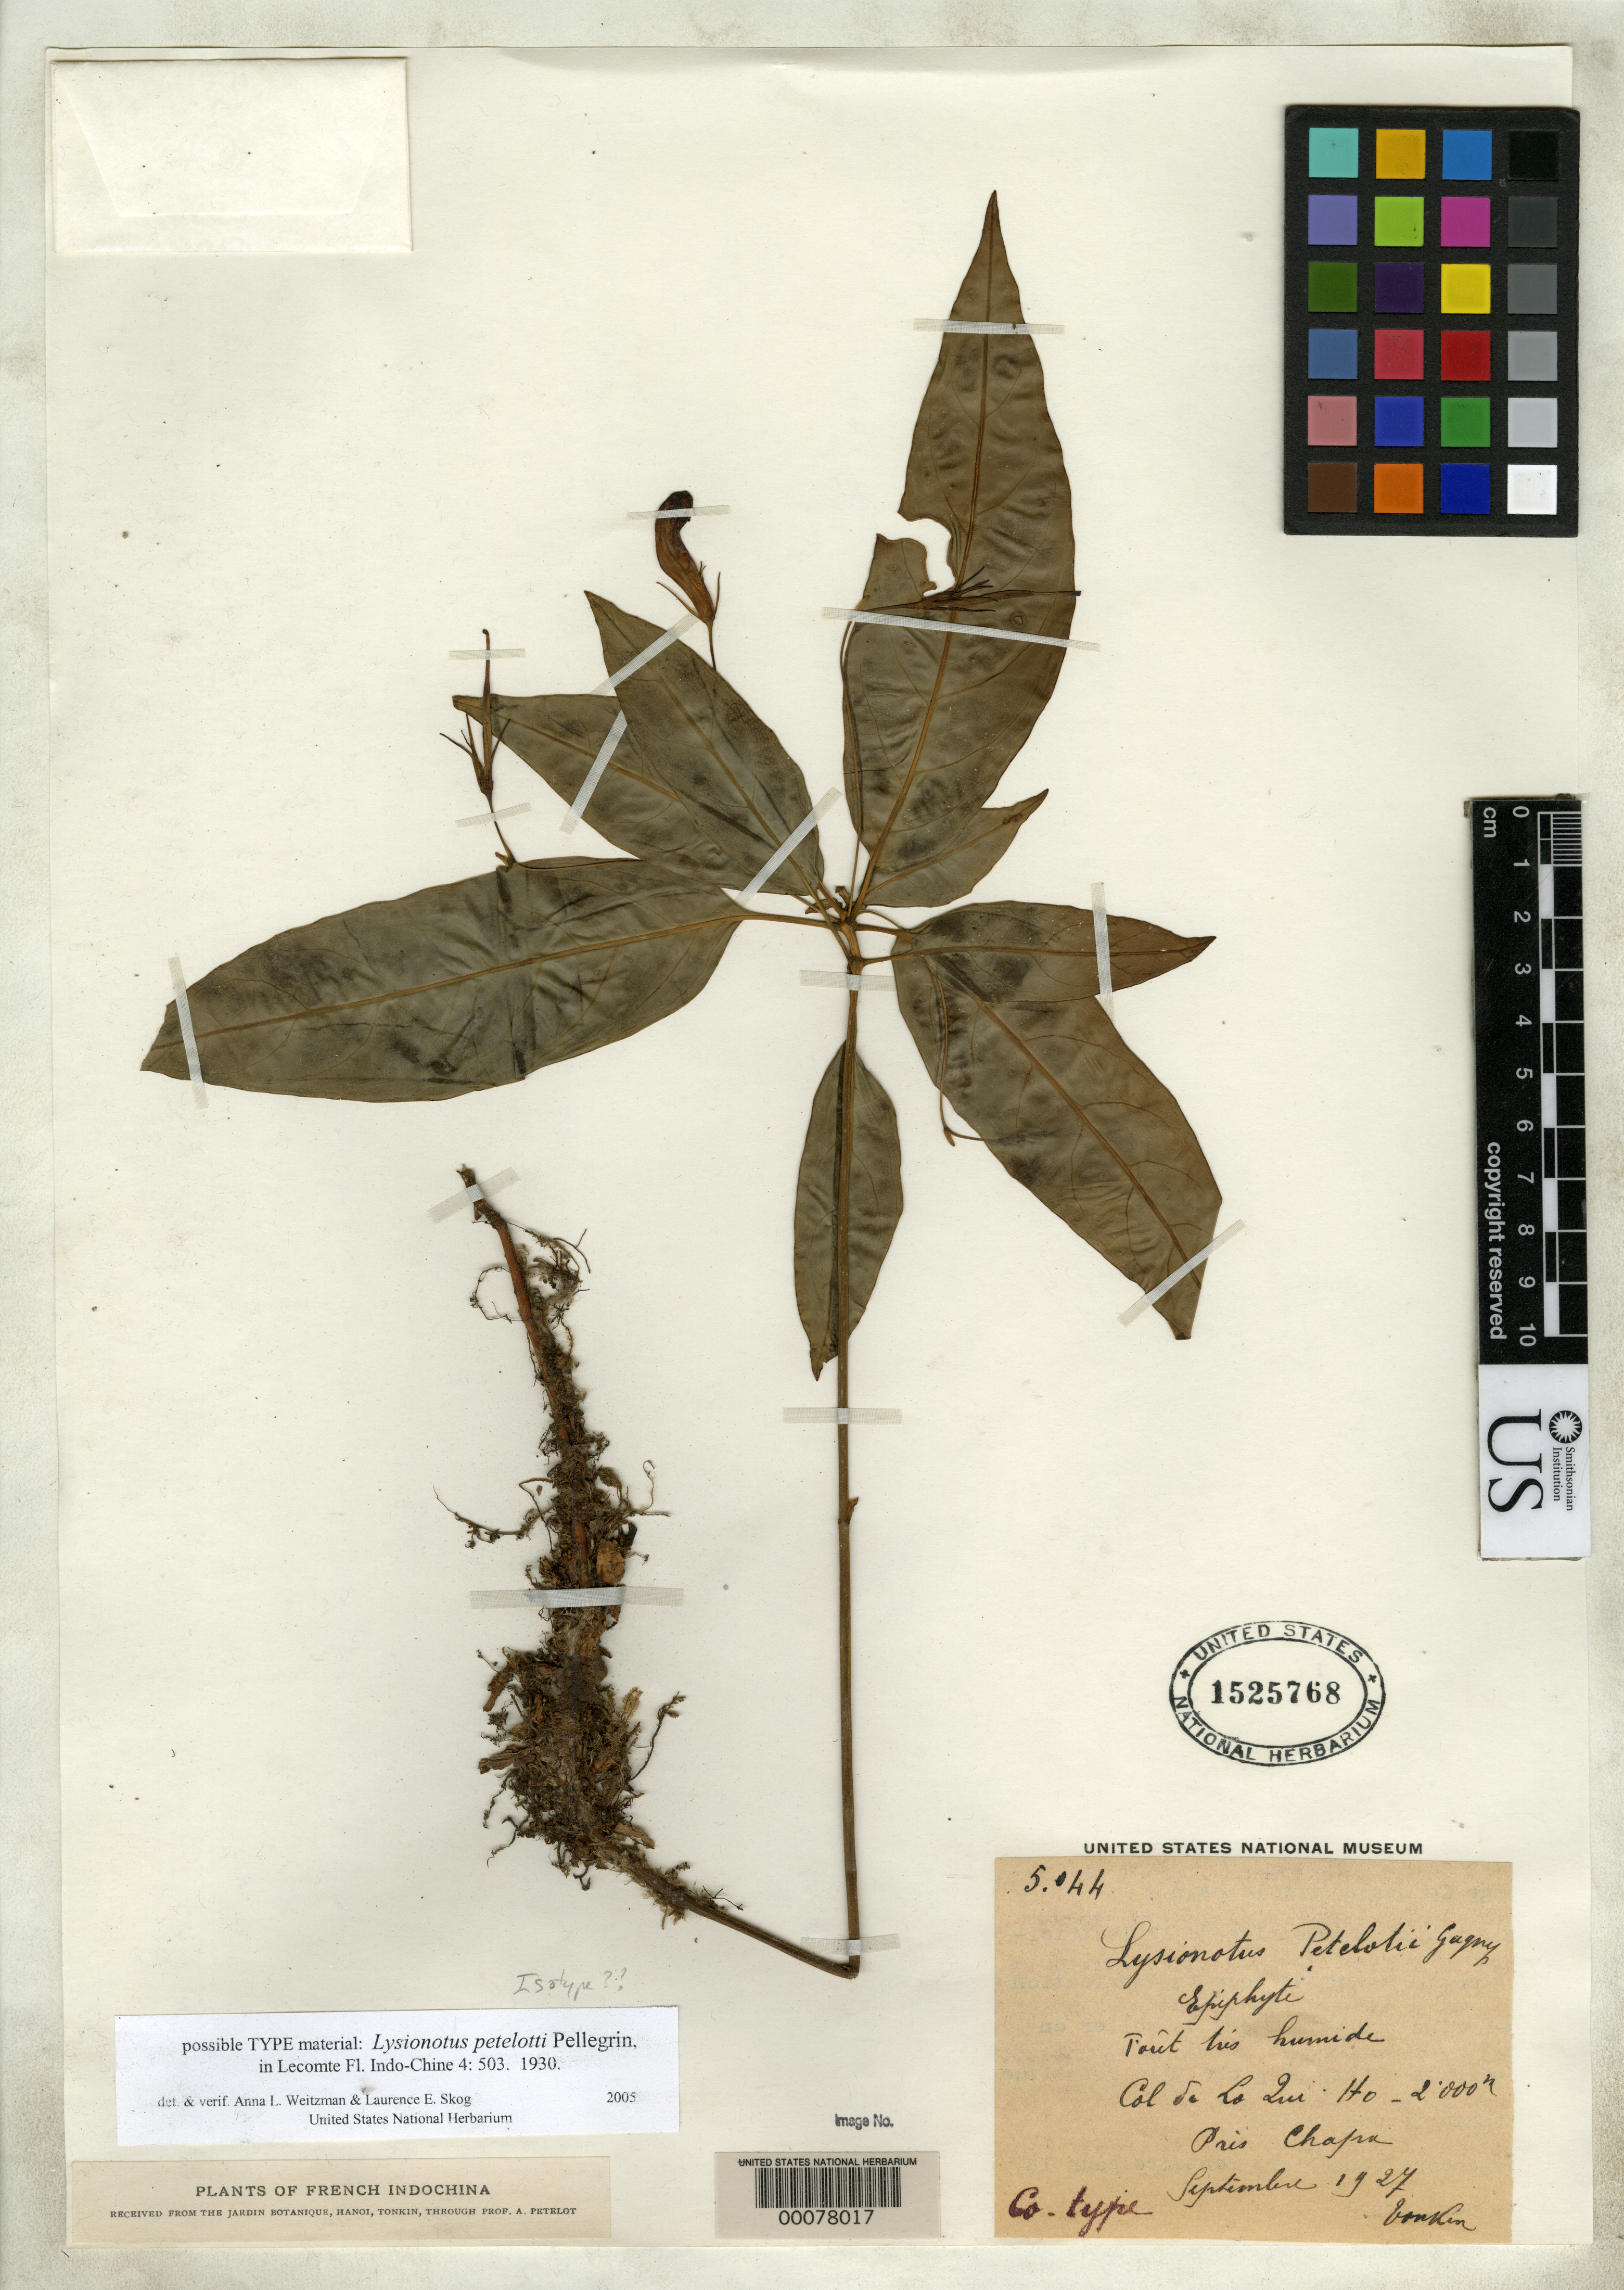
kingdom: Plantae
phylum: Tracheophyta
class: Magnoliopsida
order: Lamiales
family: Gesneriaceae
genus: Lysionotus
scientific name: Lysionotus petelotii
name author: Pellegr.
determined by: Weitzman, A. L.; Skog, L. E.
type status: Possible Isotype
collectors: A. Petelot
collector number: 5044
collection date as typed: Sep 1927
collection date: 1927-09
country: Vietnam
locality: French Indochina, Col de Lo Qui Ho, près Chapra, Tonkin.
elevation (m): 2000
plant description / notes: Specimen is annotated as "Co-type"; NY duplicate with same label data is recorded as "probable holotype".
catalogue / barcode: US 1525768